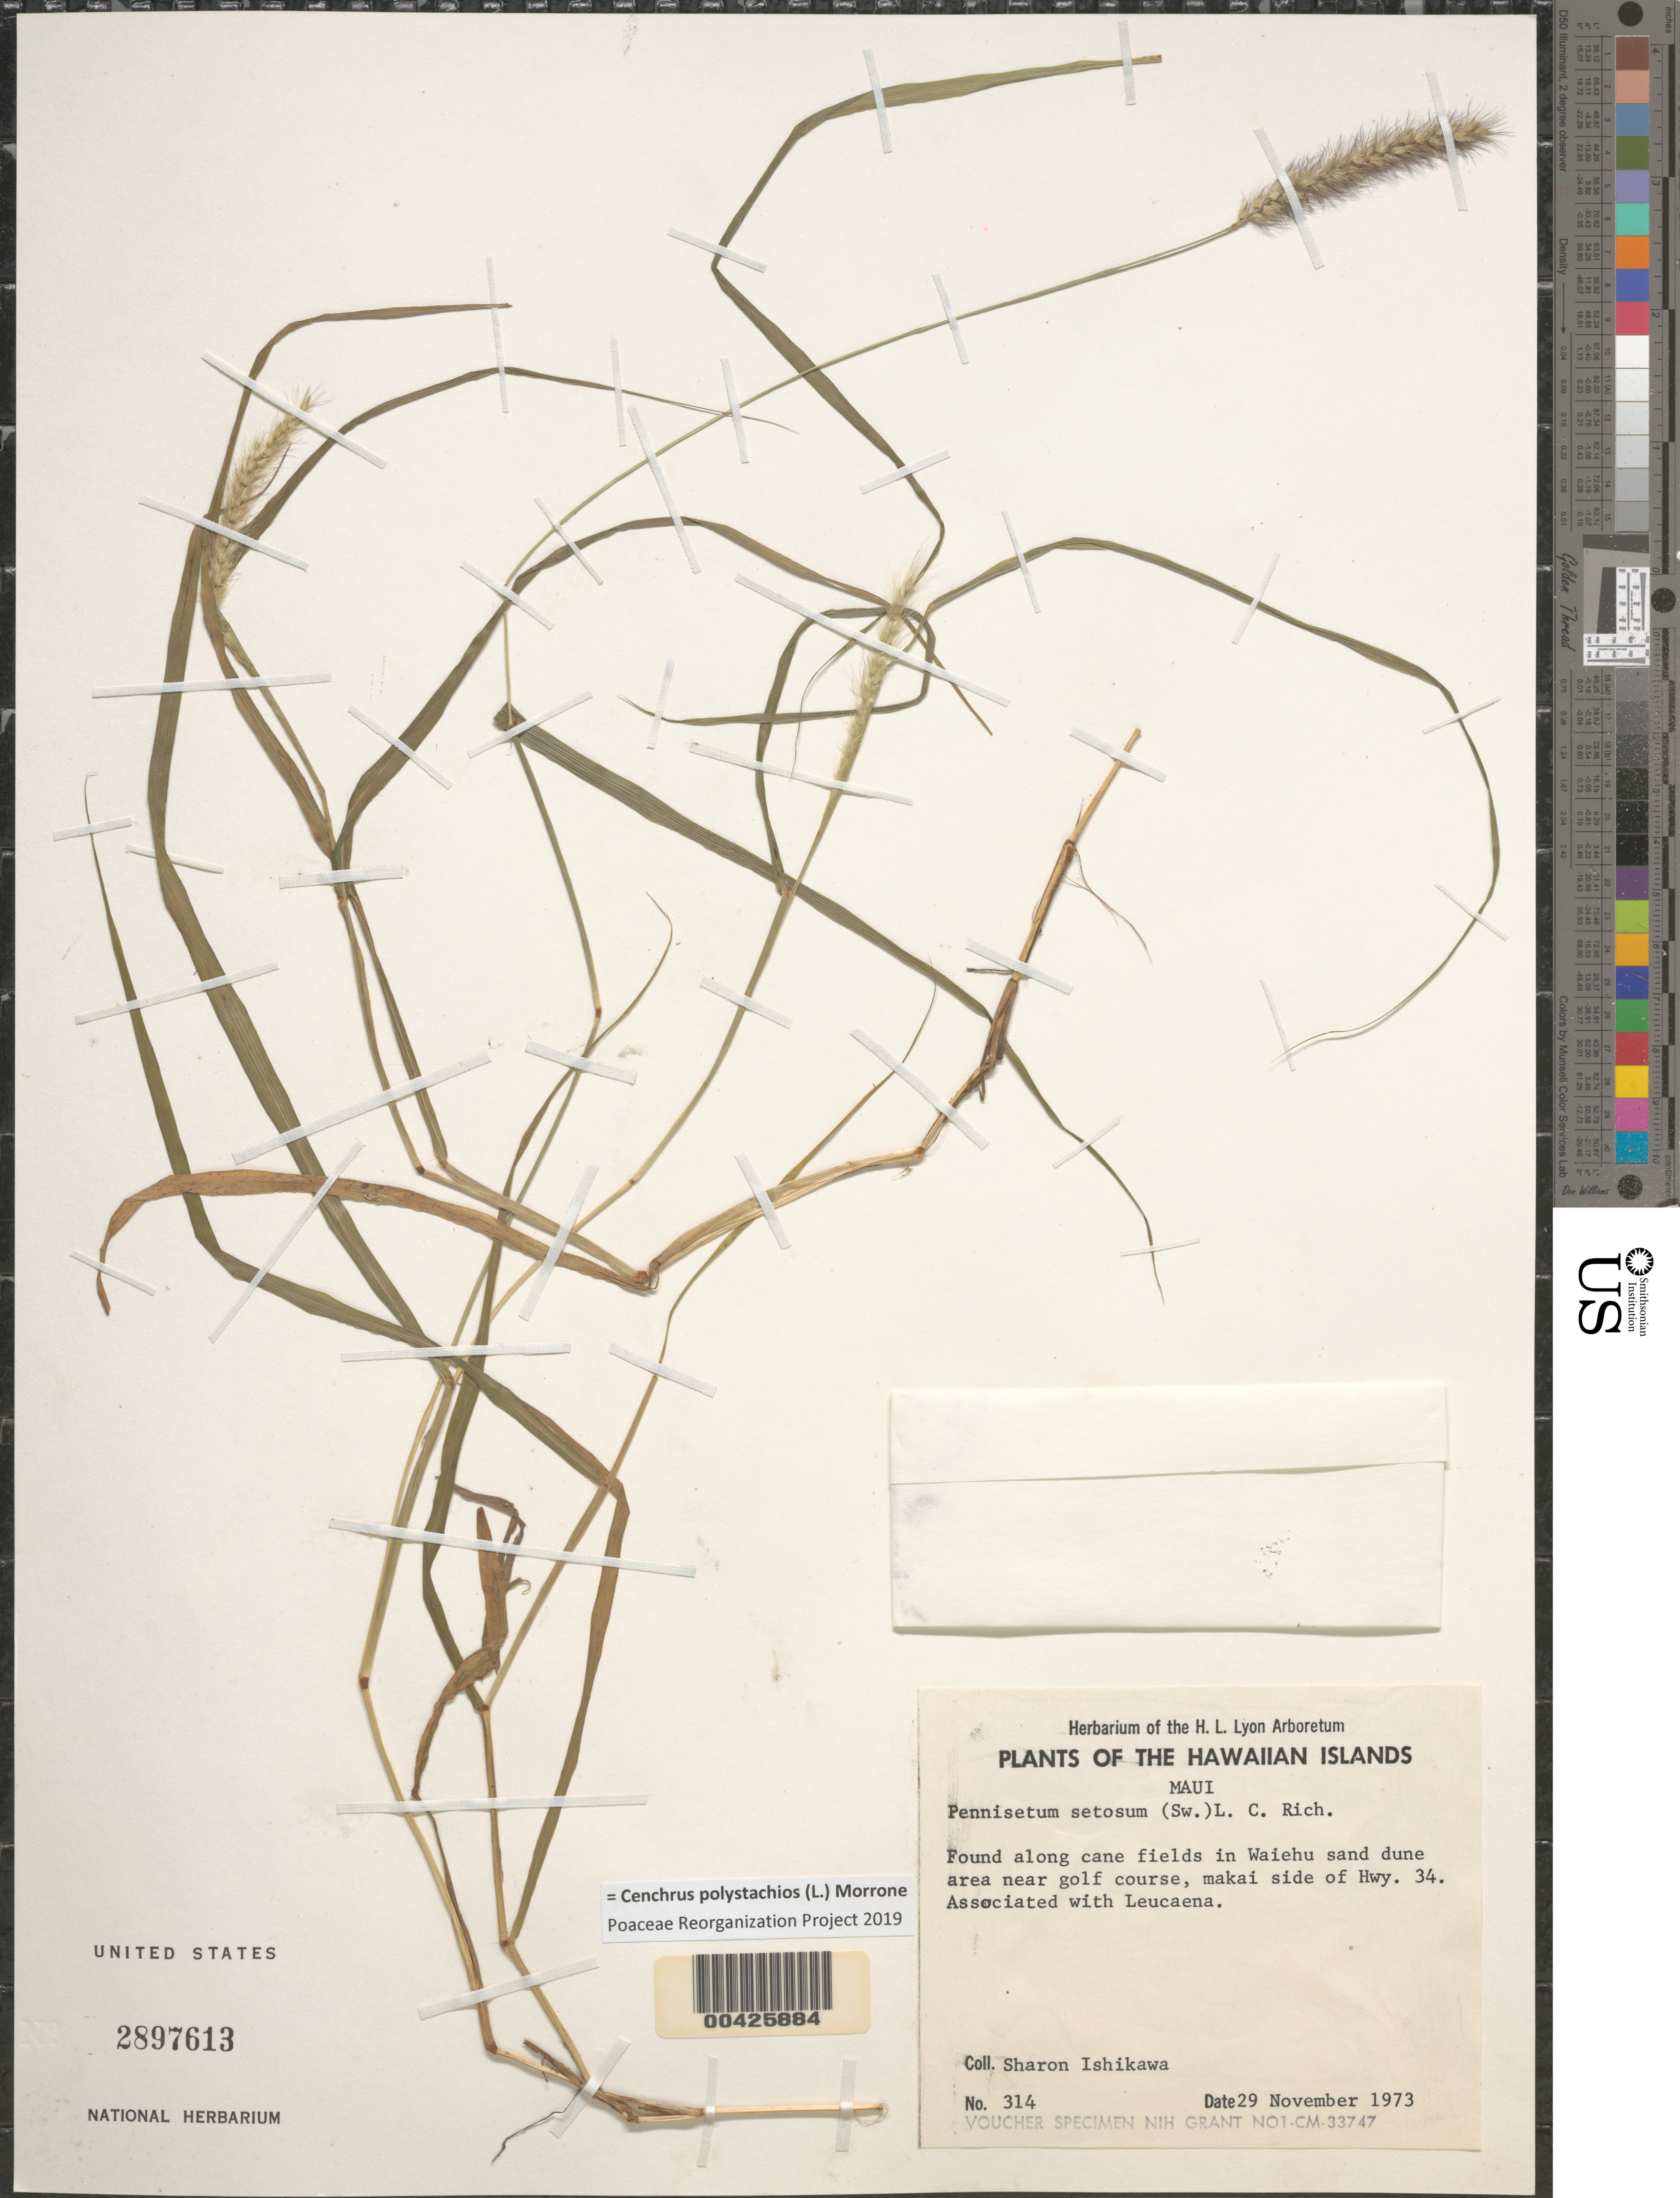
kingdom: Plantae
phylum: Tracheophyta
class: Liliopsida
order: Poales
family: Poaceae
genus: Cenchrus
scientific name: Cenchrus ciliaris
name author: L.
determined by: Clayton, W. D.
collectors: S. S. Ishikawa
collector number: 314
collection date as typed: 29 Nov 1973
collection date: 1973-11-29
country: United States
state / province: Hawaii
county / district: Maui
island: Maui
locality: Found along cane fields in Waiehu sand dune area near golf course, makai side of Highway 34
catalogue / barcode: US 2897613